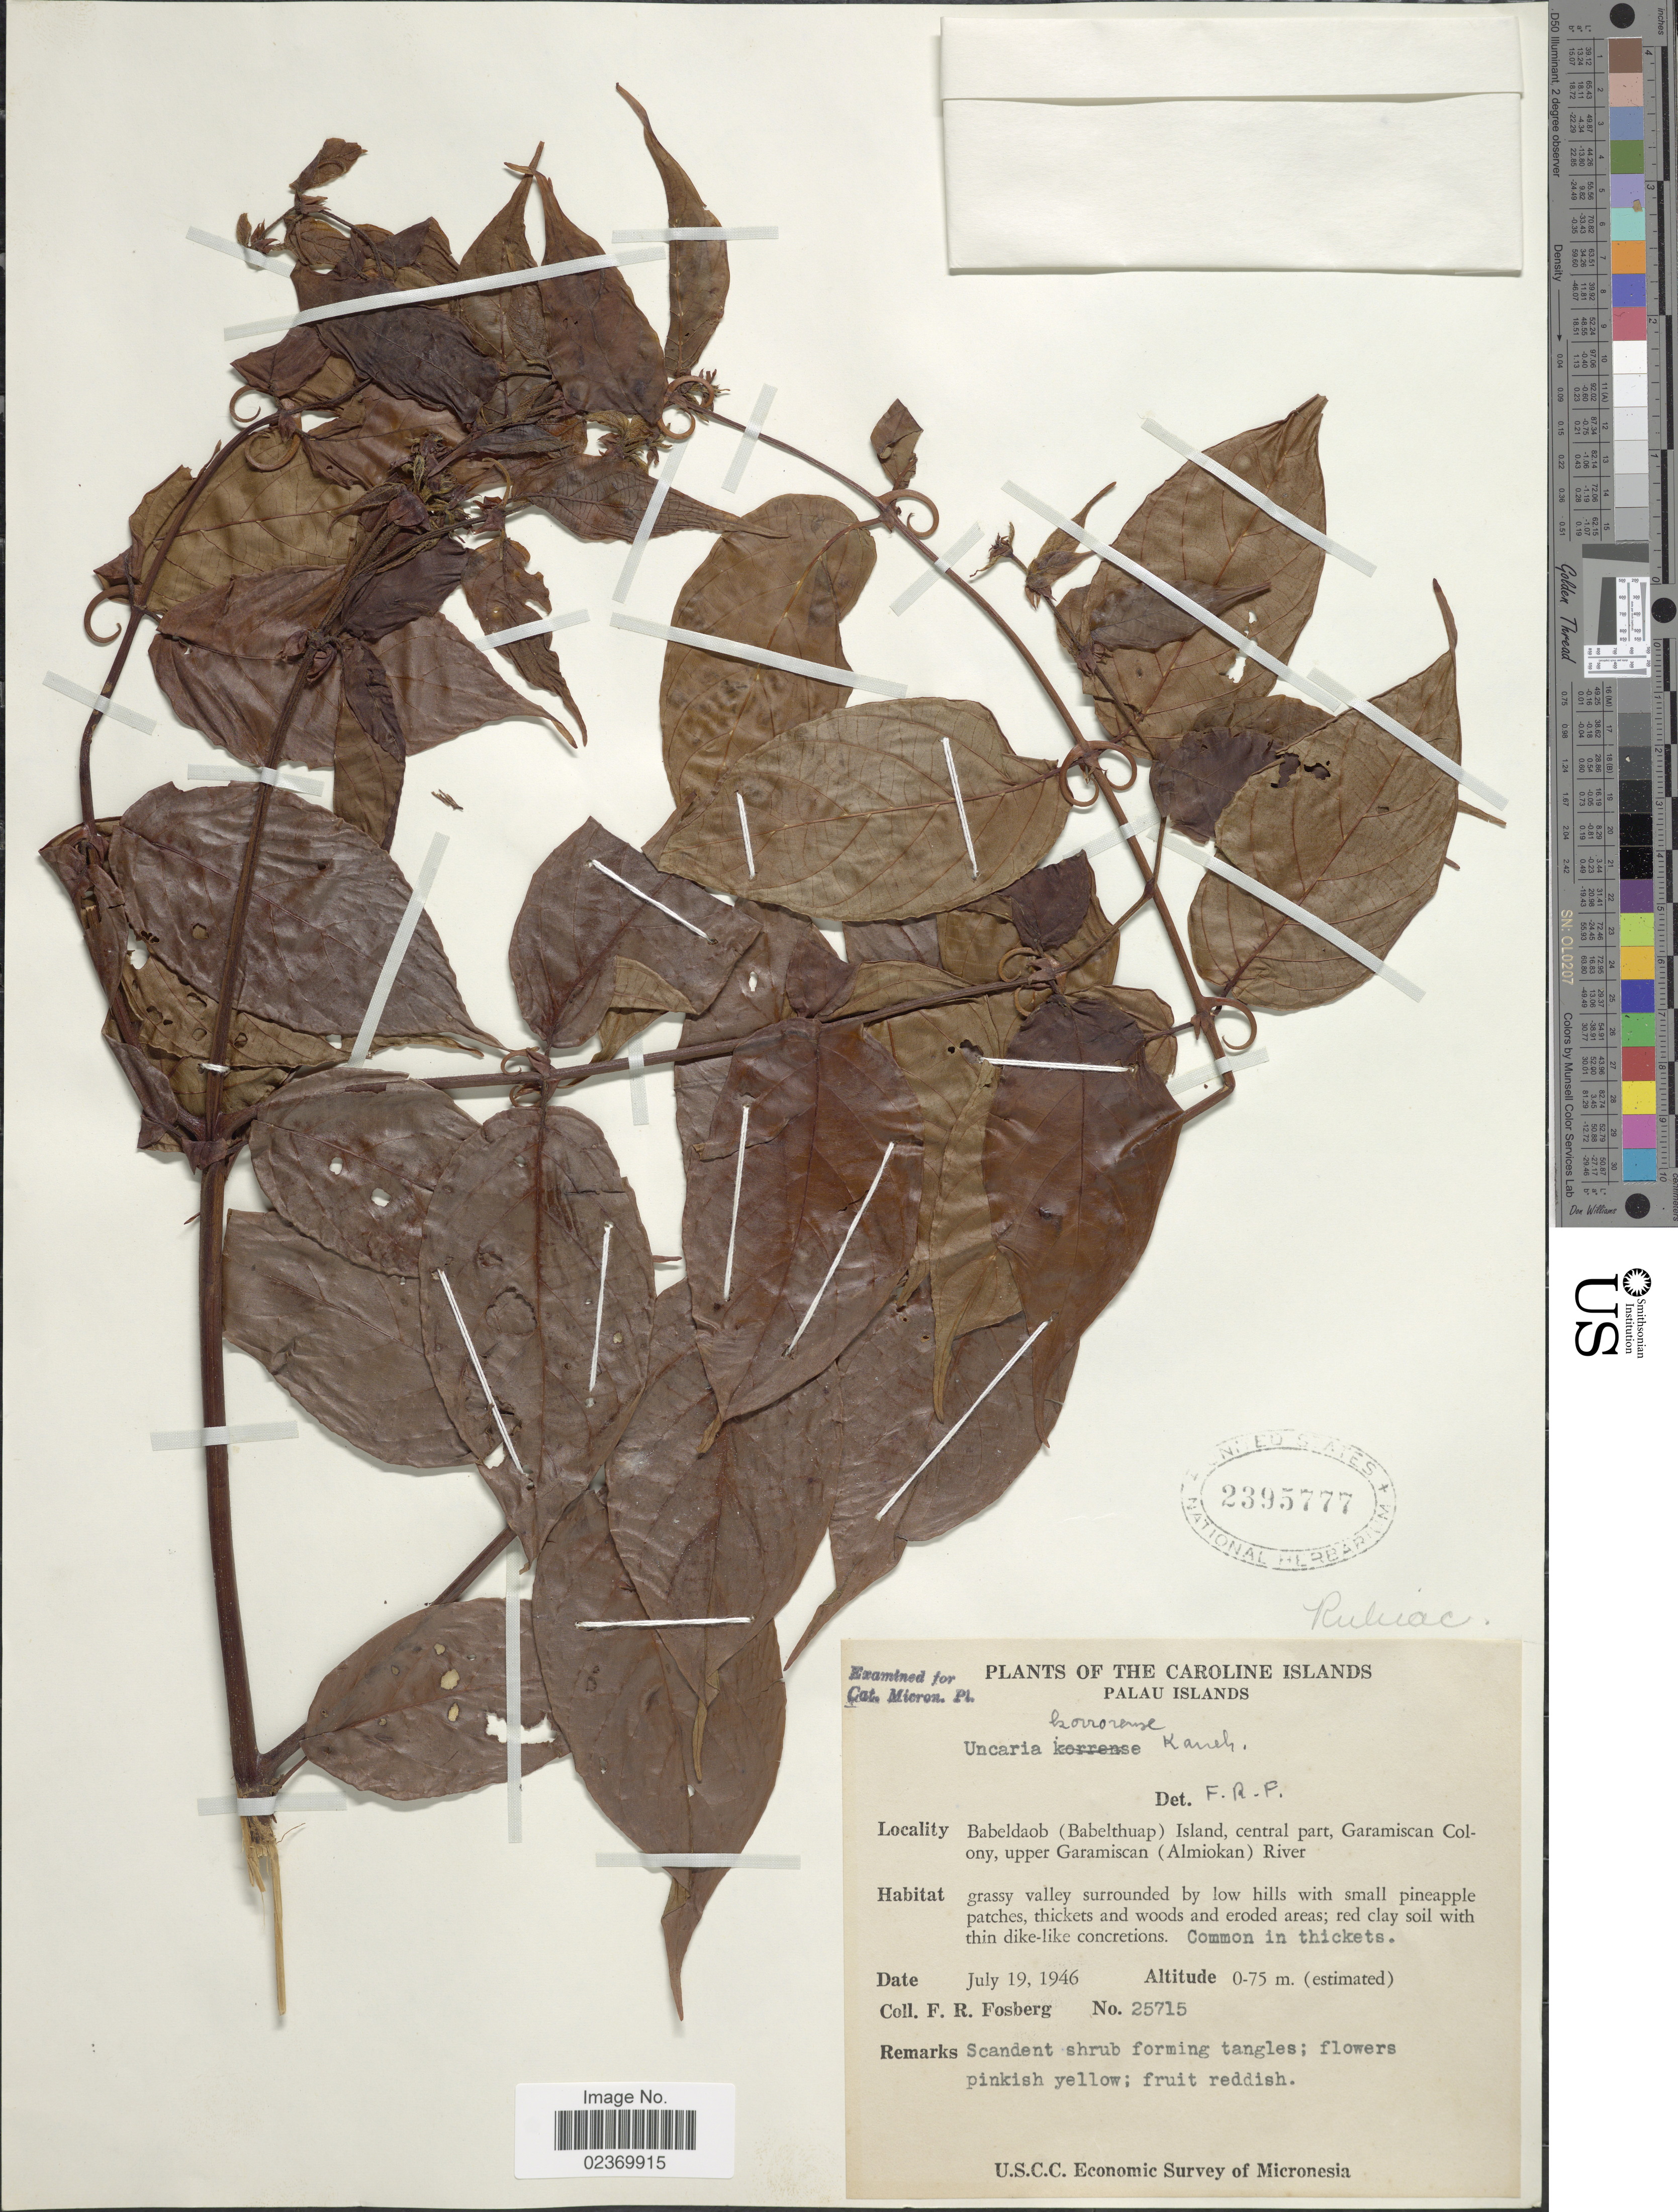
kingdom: Plantae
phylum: Tracheophyta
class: Magnoliopsida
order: Gentianales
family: Rubiaceae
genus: Uncaria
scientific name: Uncaria korrensis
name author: Kaneh.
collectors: F. R. Fosberg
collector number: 25715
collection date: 1946-07-19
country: Palau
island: Babeldaob [Babelthuap]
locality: Caroline Islands, Palau Islands, Babeldaob (Babelthuap) Island, central part, Garamiscan Colony, upper Garamiscan (Almoikan) River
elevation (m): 0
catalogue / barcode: US 2395777